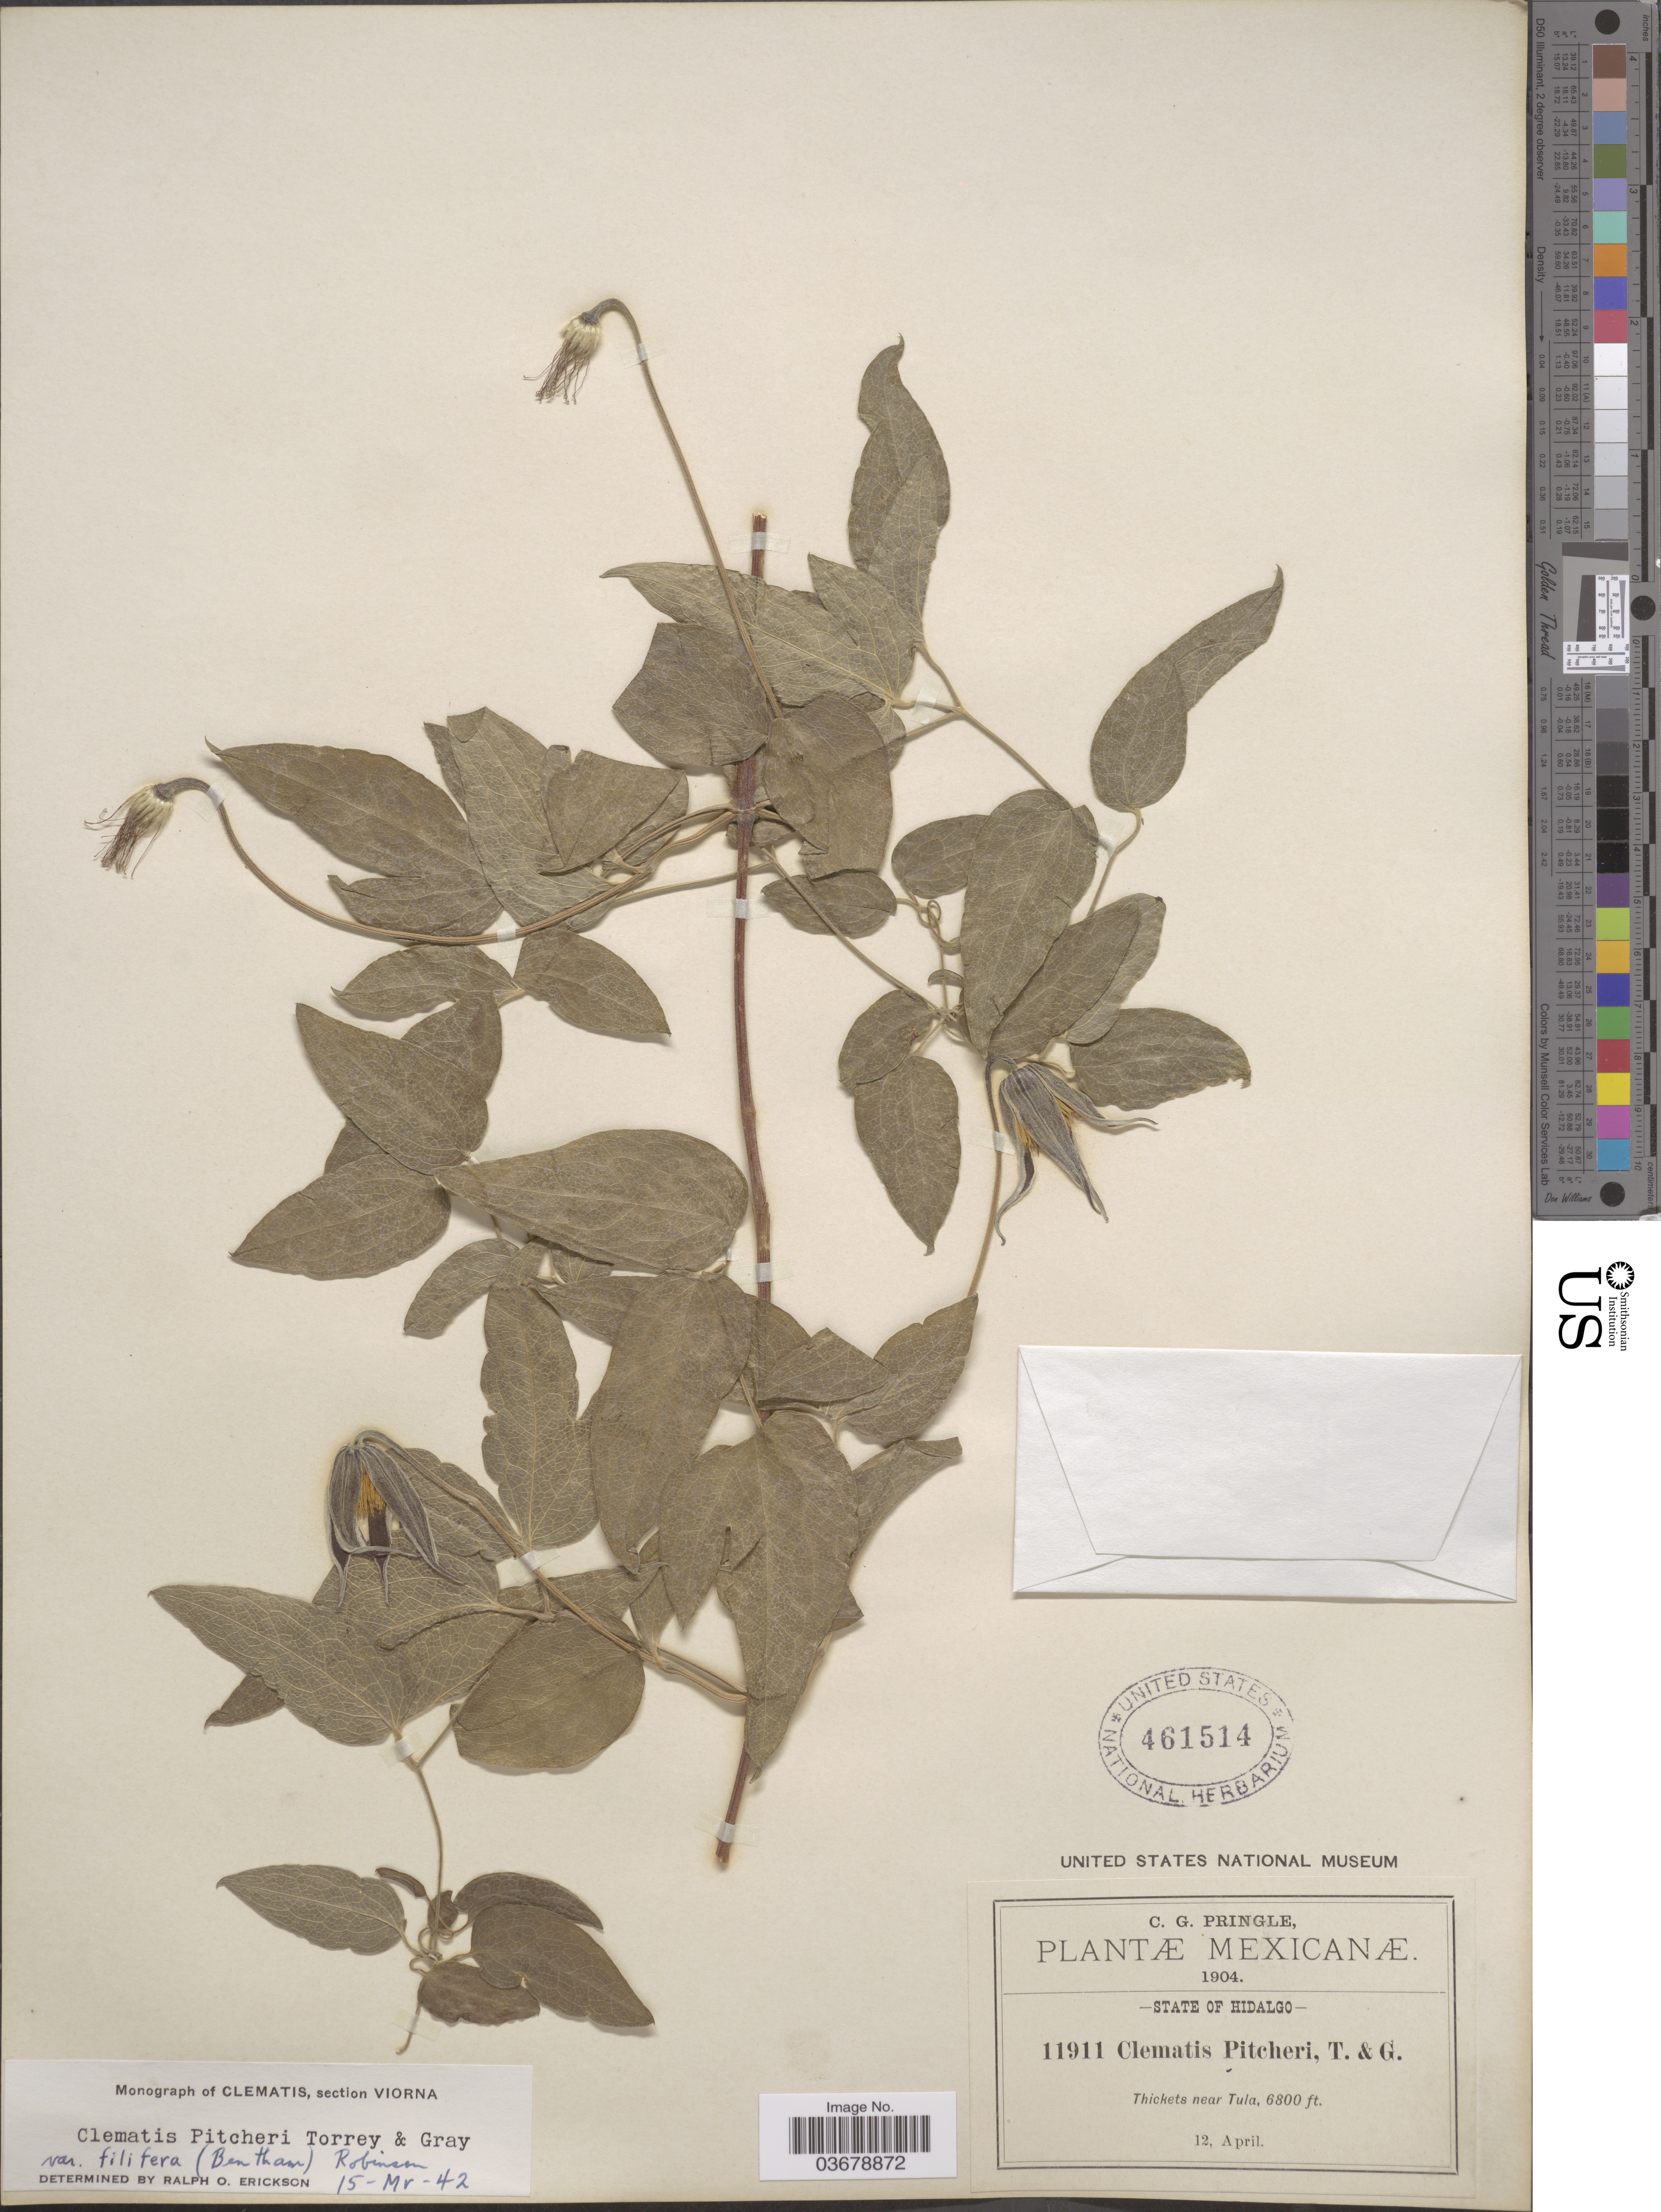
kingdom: Plantae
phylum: Tracheophyta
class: Magnoliopsida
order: Ranunculales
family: Ranunculaceae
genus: Clematis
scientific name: Clematis pitcheri var. filifera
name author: (Benth.) B.L. Rob.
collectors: C. G. Pringle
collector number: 11911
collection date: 1904-04-12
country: Mexico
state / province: Hidalgo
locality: Thickets near Tula.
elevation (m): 2073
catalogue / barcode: US 461514